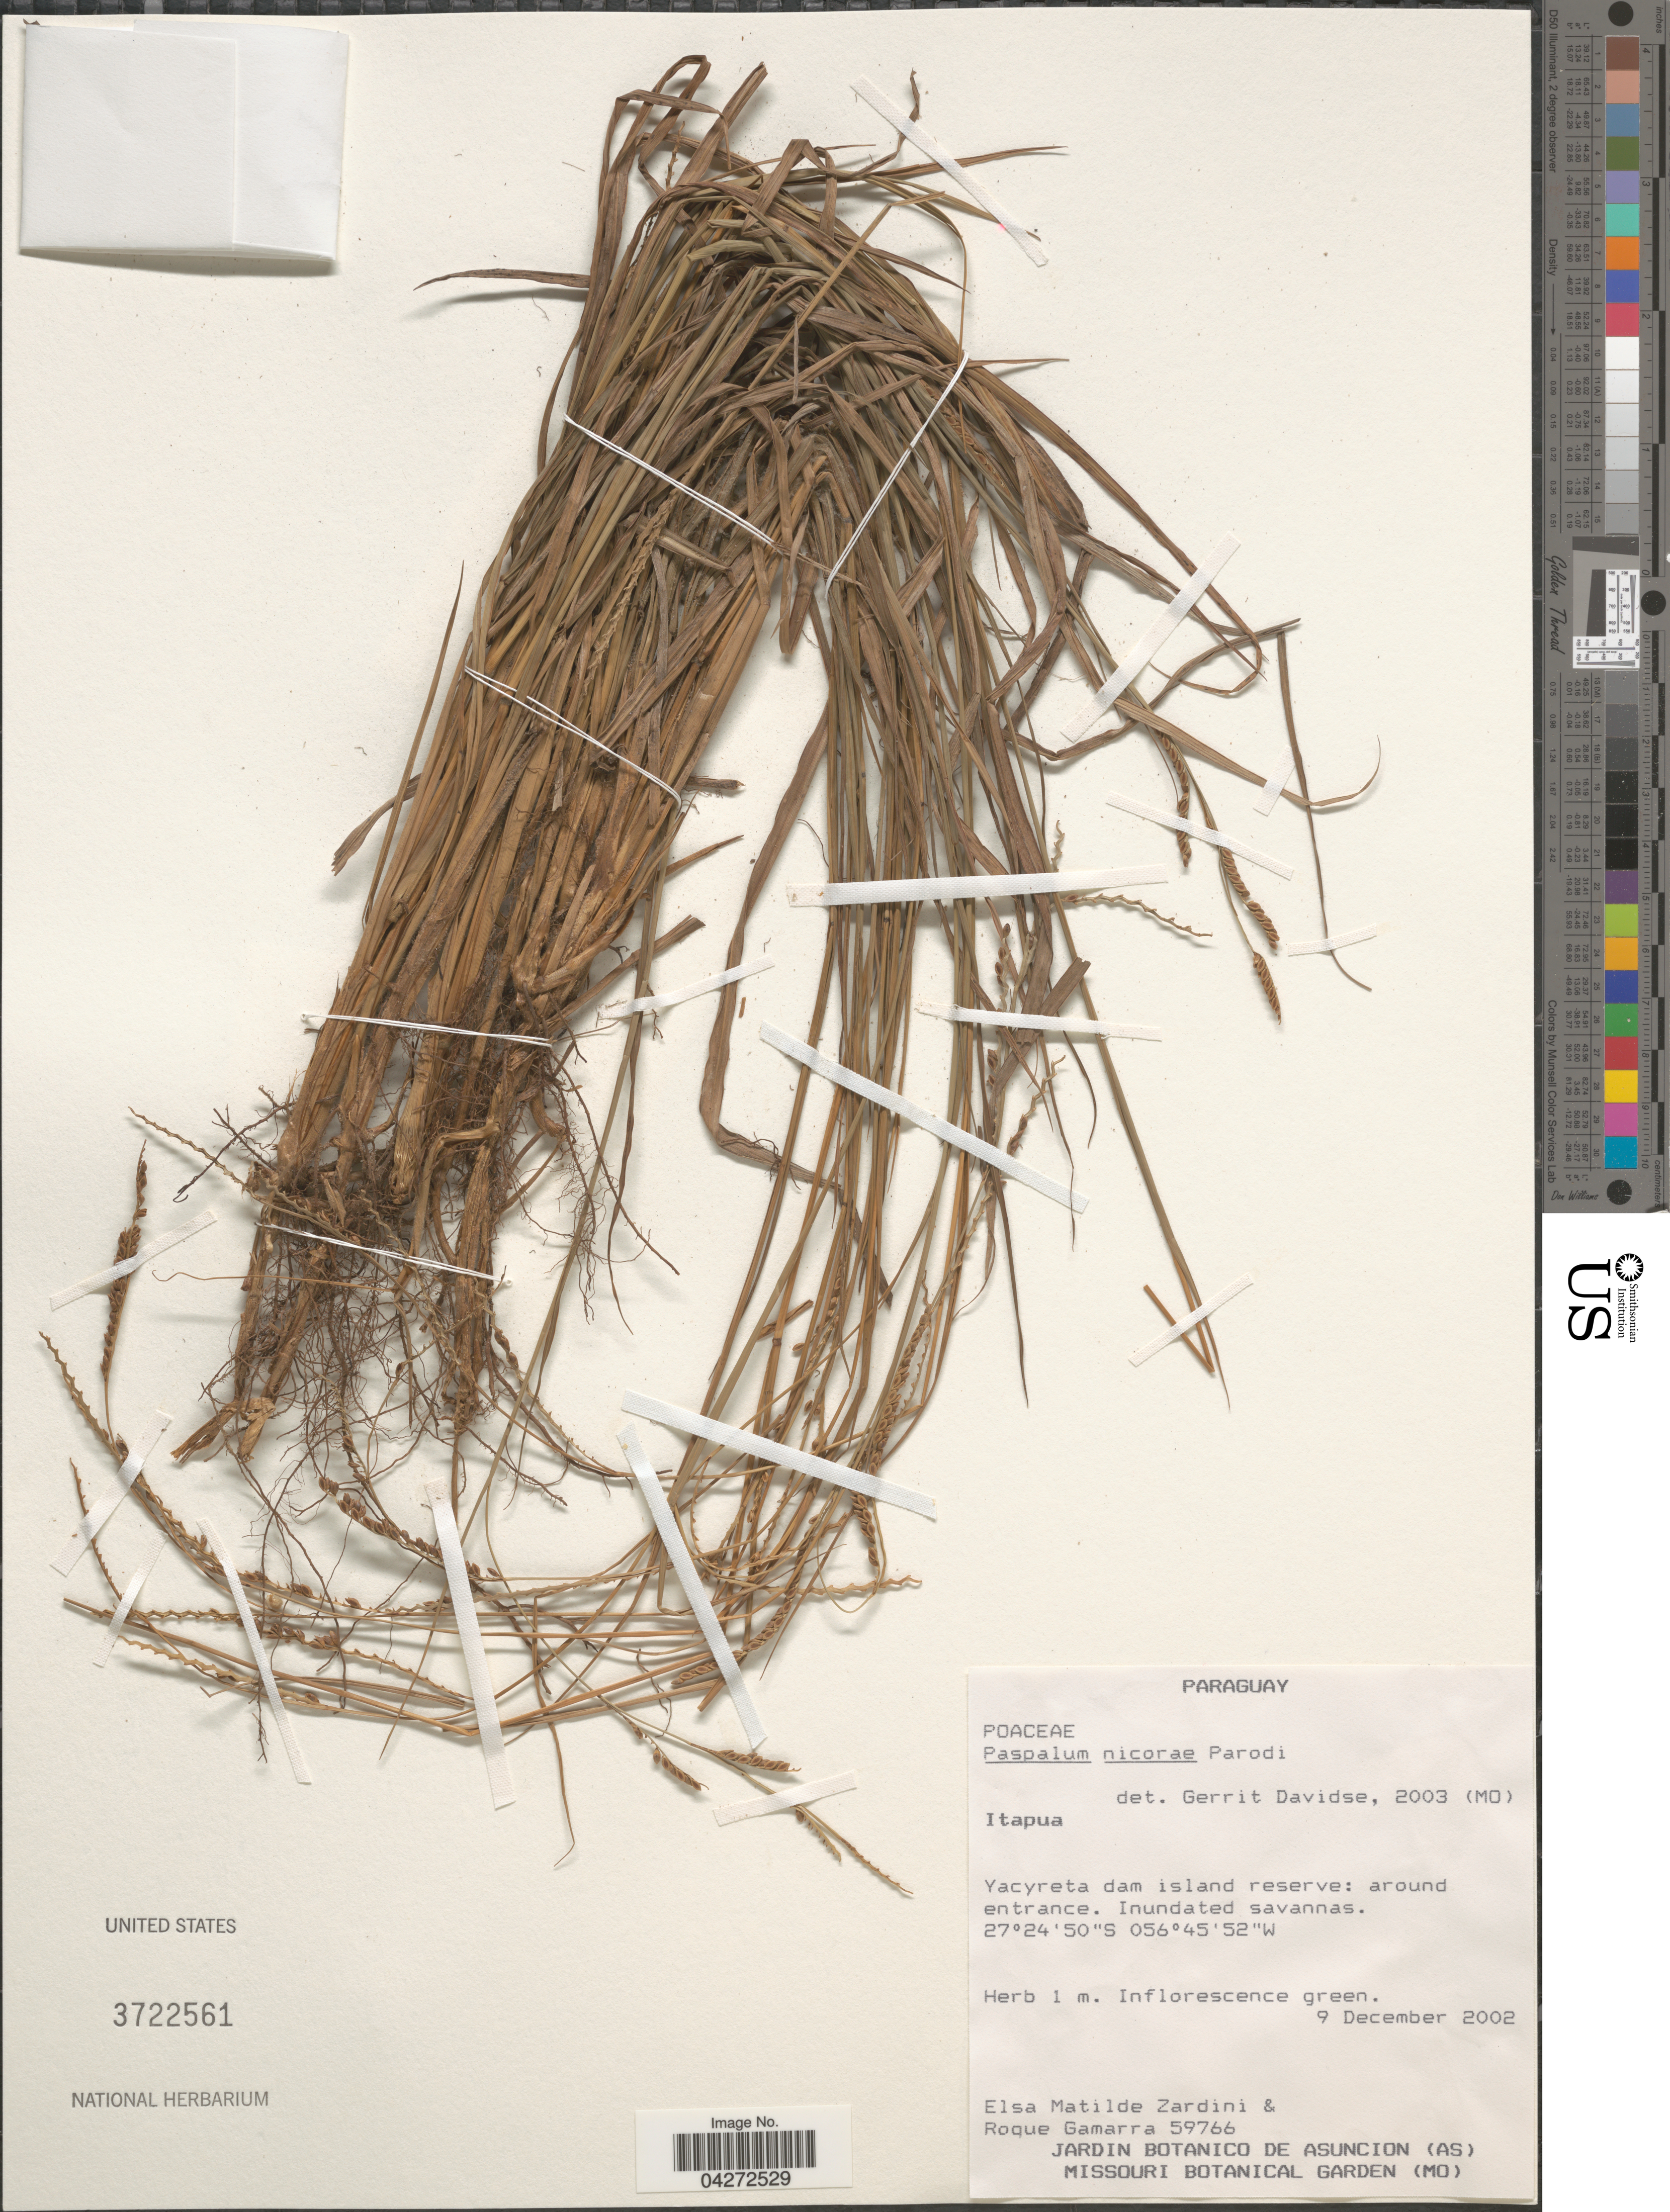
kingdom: Plantae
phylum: Tracheophyta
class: Liliopsida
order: Poales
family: Poaceae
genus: Paspalum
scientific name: Paspalum nicorae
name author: Parodi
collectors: E. M. Zardini & R. Gamarra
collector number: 59766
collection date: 2002-12-09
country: Paraguay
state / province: Itapua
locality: Yacyreta dam island reserva: around entrance.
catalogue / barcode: US 3722561